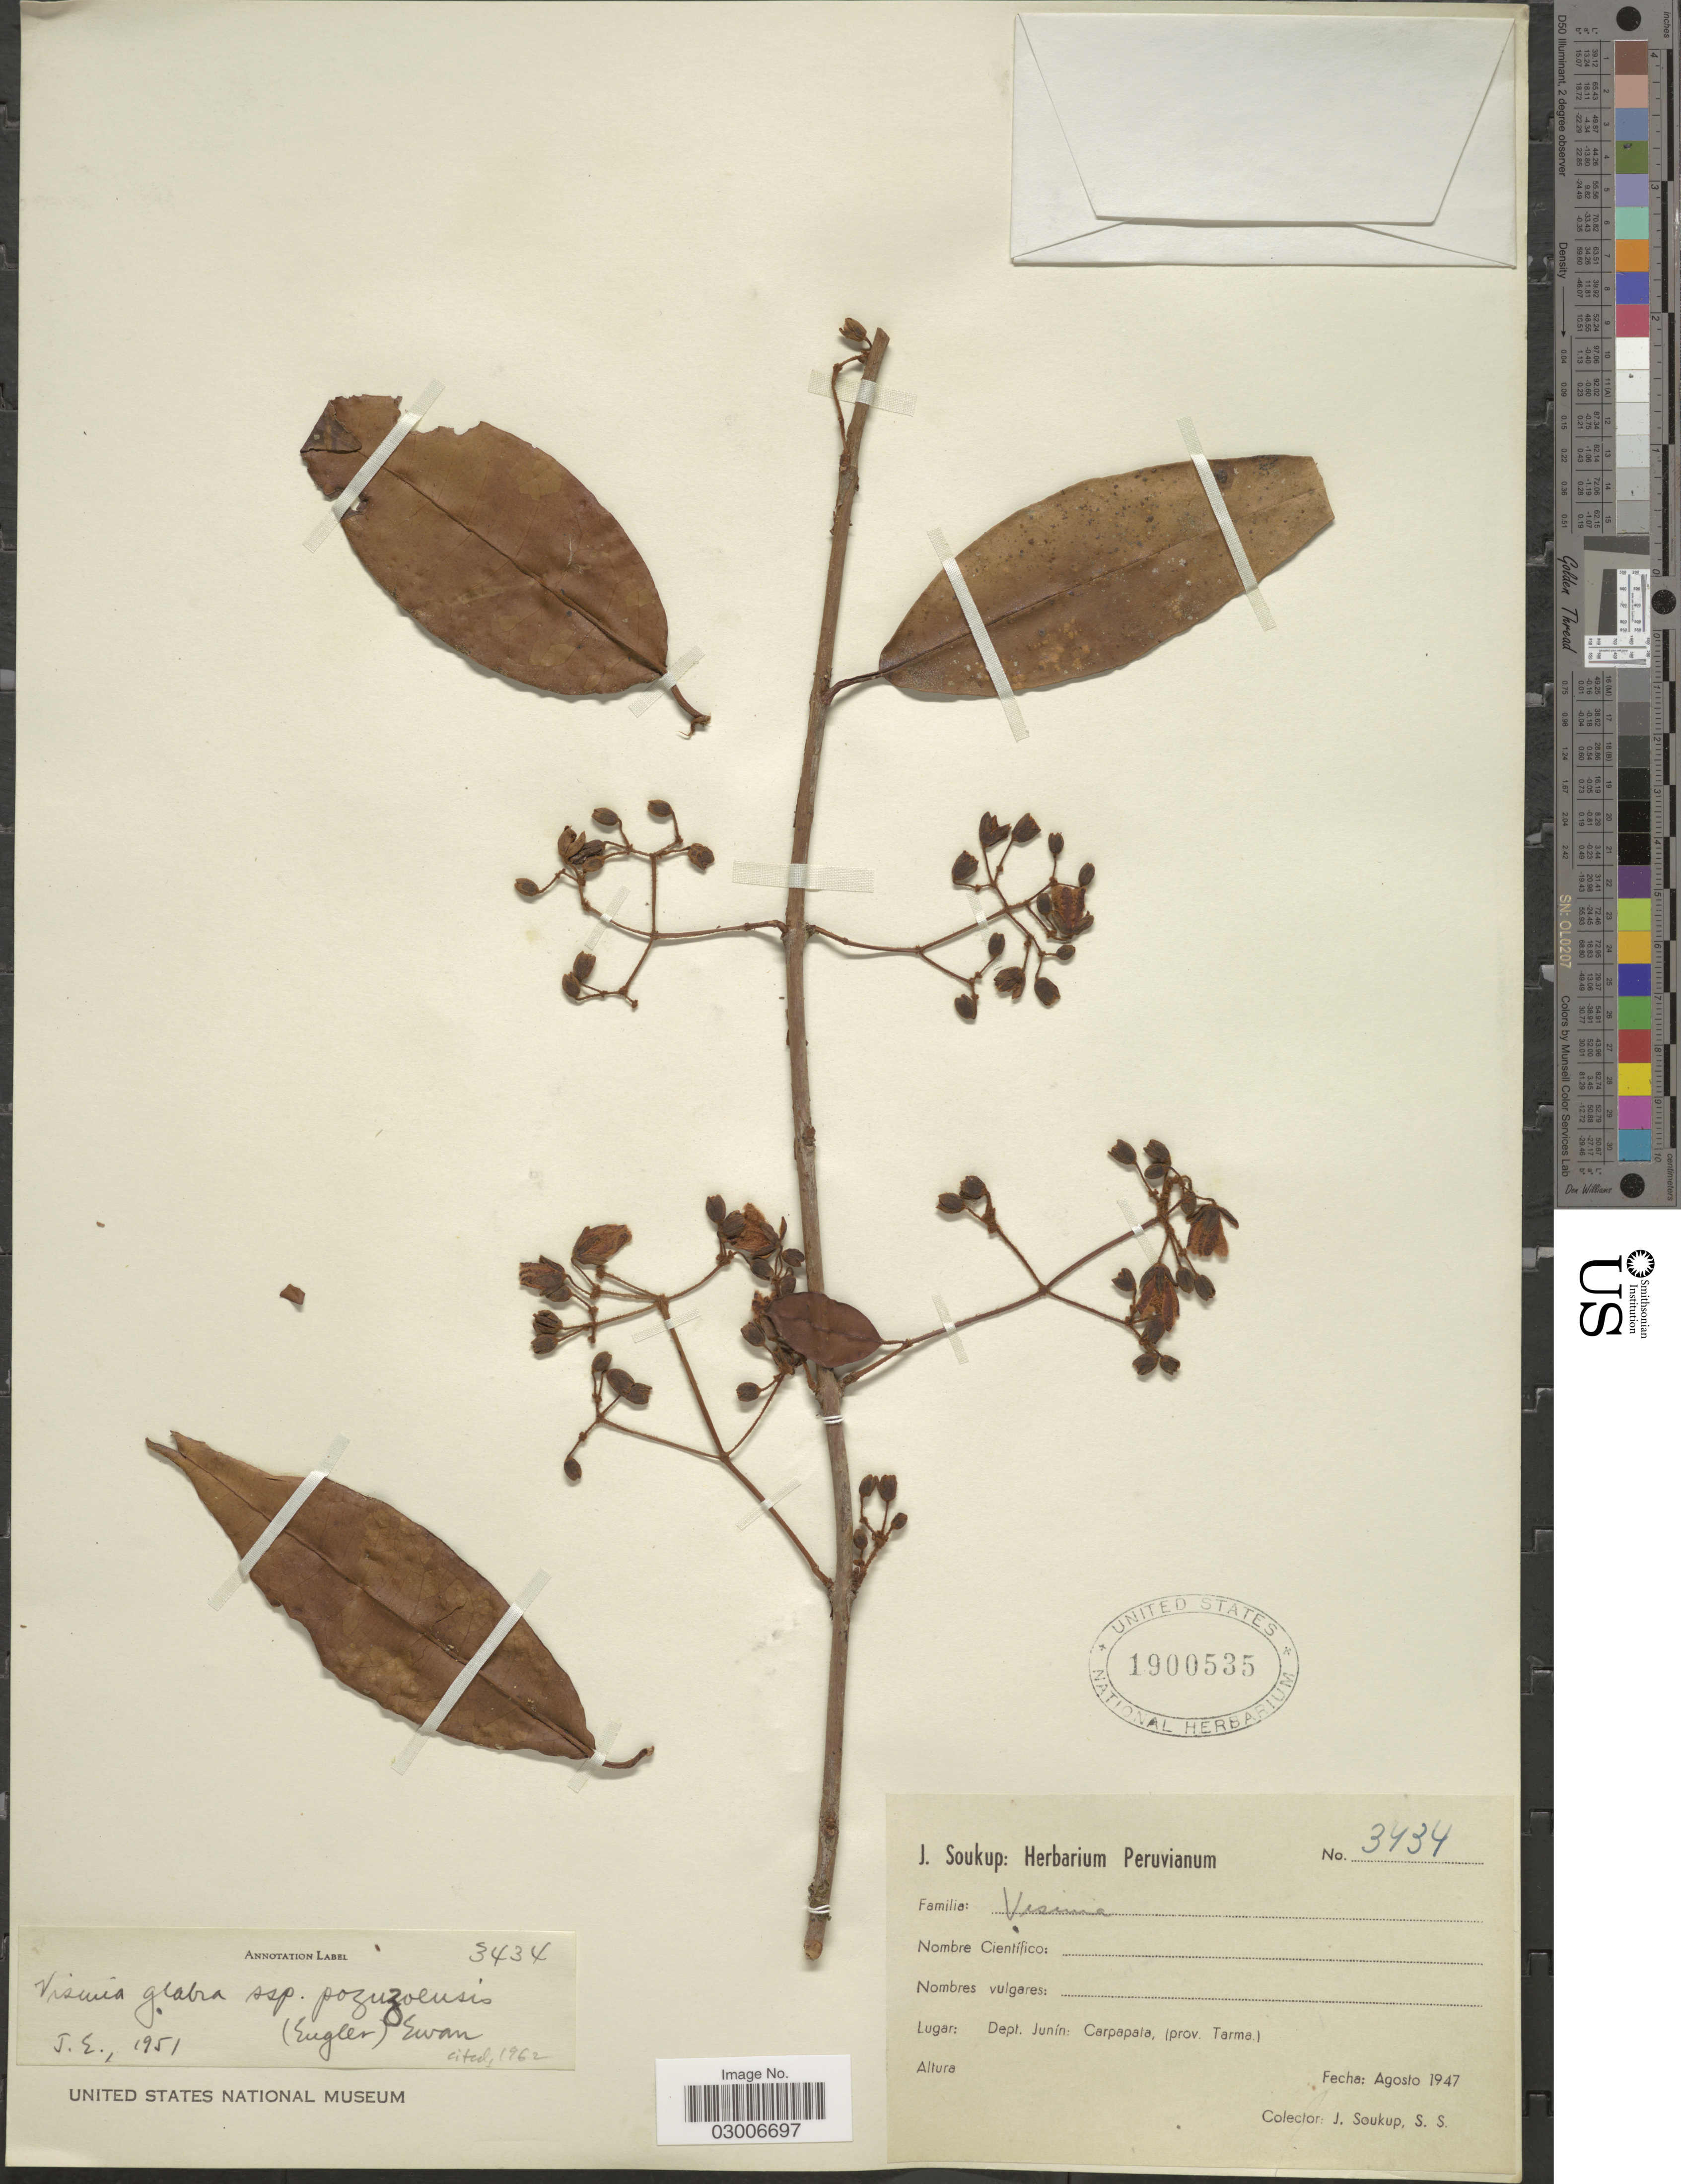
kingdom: Plantae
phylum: Tracheophyta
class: Magnoliopsida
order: Malpighiales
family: Hypericaceae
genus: Vismia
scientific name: Vismia glabra subsp. pozuzoensis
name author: (Engl.) Ewan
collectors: J. Soukup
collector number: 3434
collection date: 1947-08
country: Peru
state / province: Junín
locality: Dept. Junín: Carpapata, (prov. Tarma).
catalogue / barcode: US 1900535